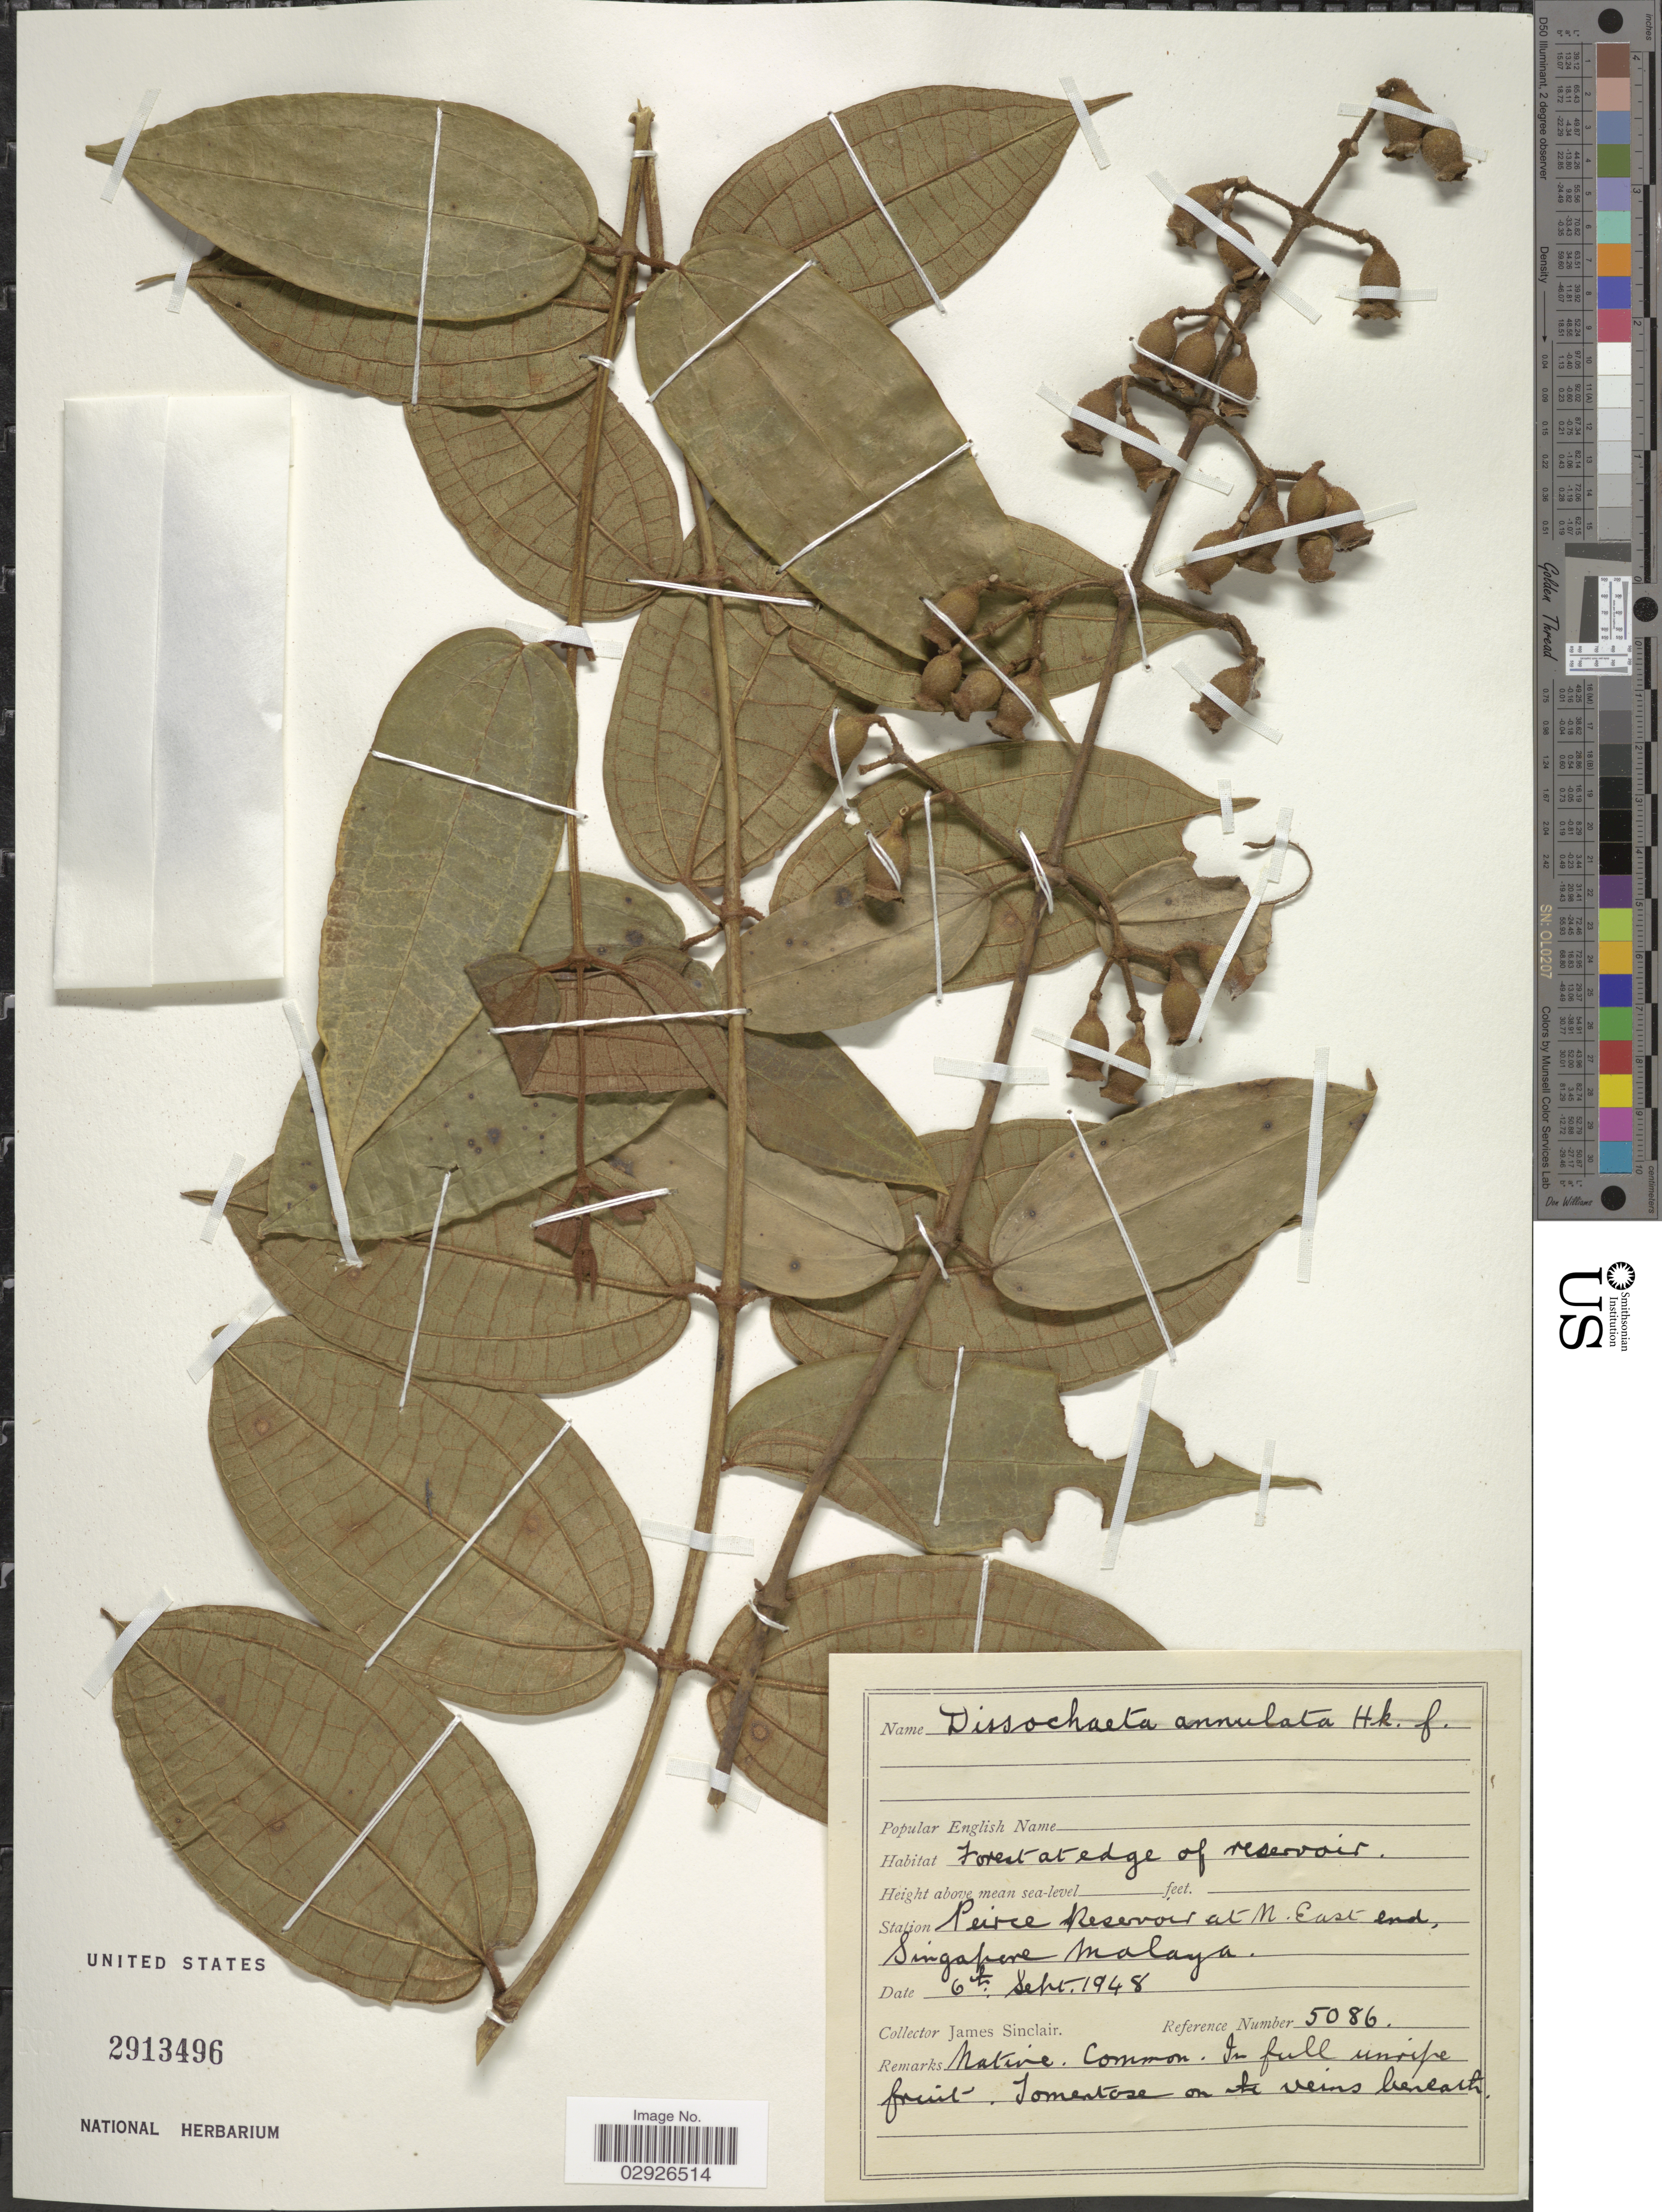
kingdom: Plantae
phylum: Tracheophyta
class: Magnoliopsida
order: Myrtales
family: Melastomataceae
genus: Dissochaeta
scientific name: Dissochaeta annulata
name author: Hook. f. ex Triana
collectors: J. Sinclair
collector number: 5086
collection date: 1948-09-06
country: Singapore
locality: Station Peirce Reservoir at N. East end, Malaya.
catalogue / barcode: US 2913496